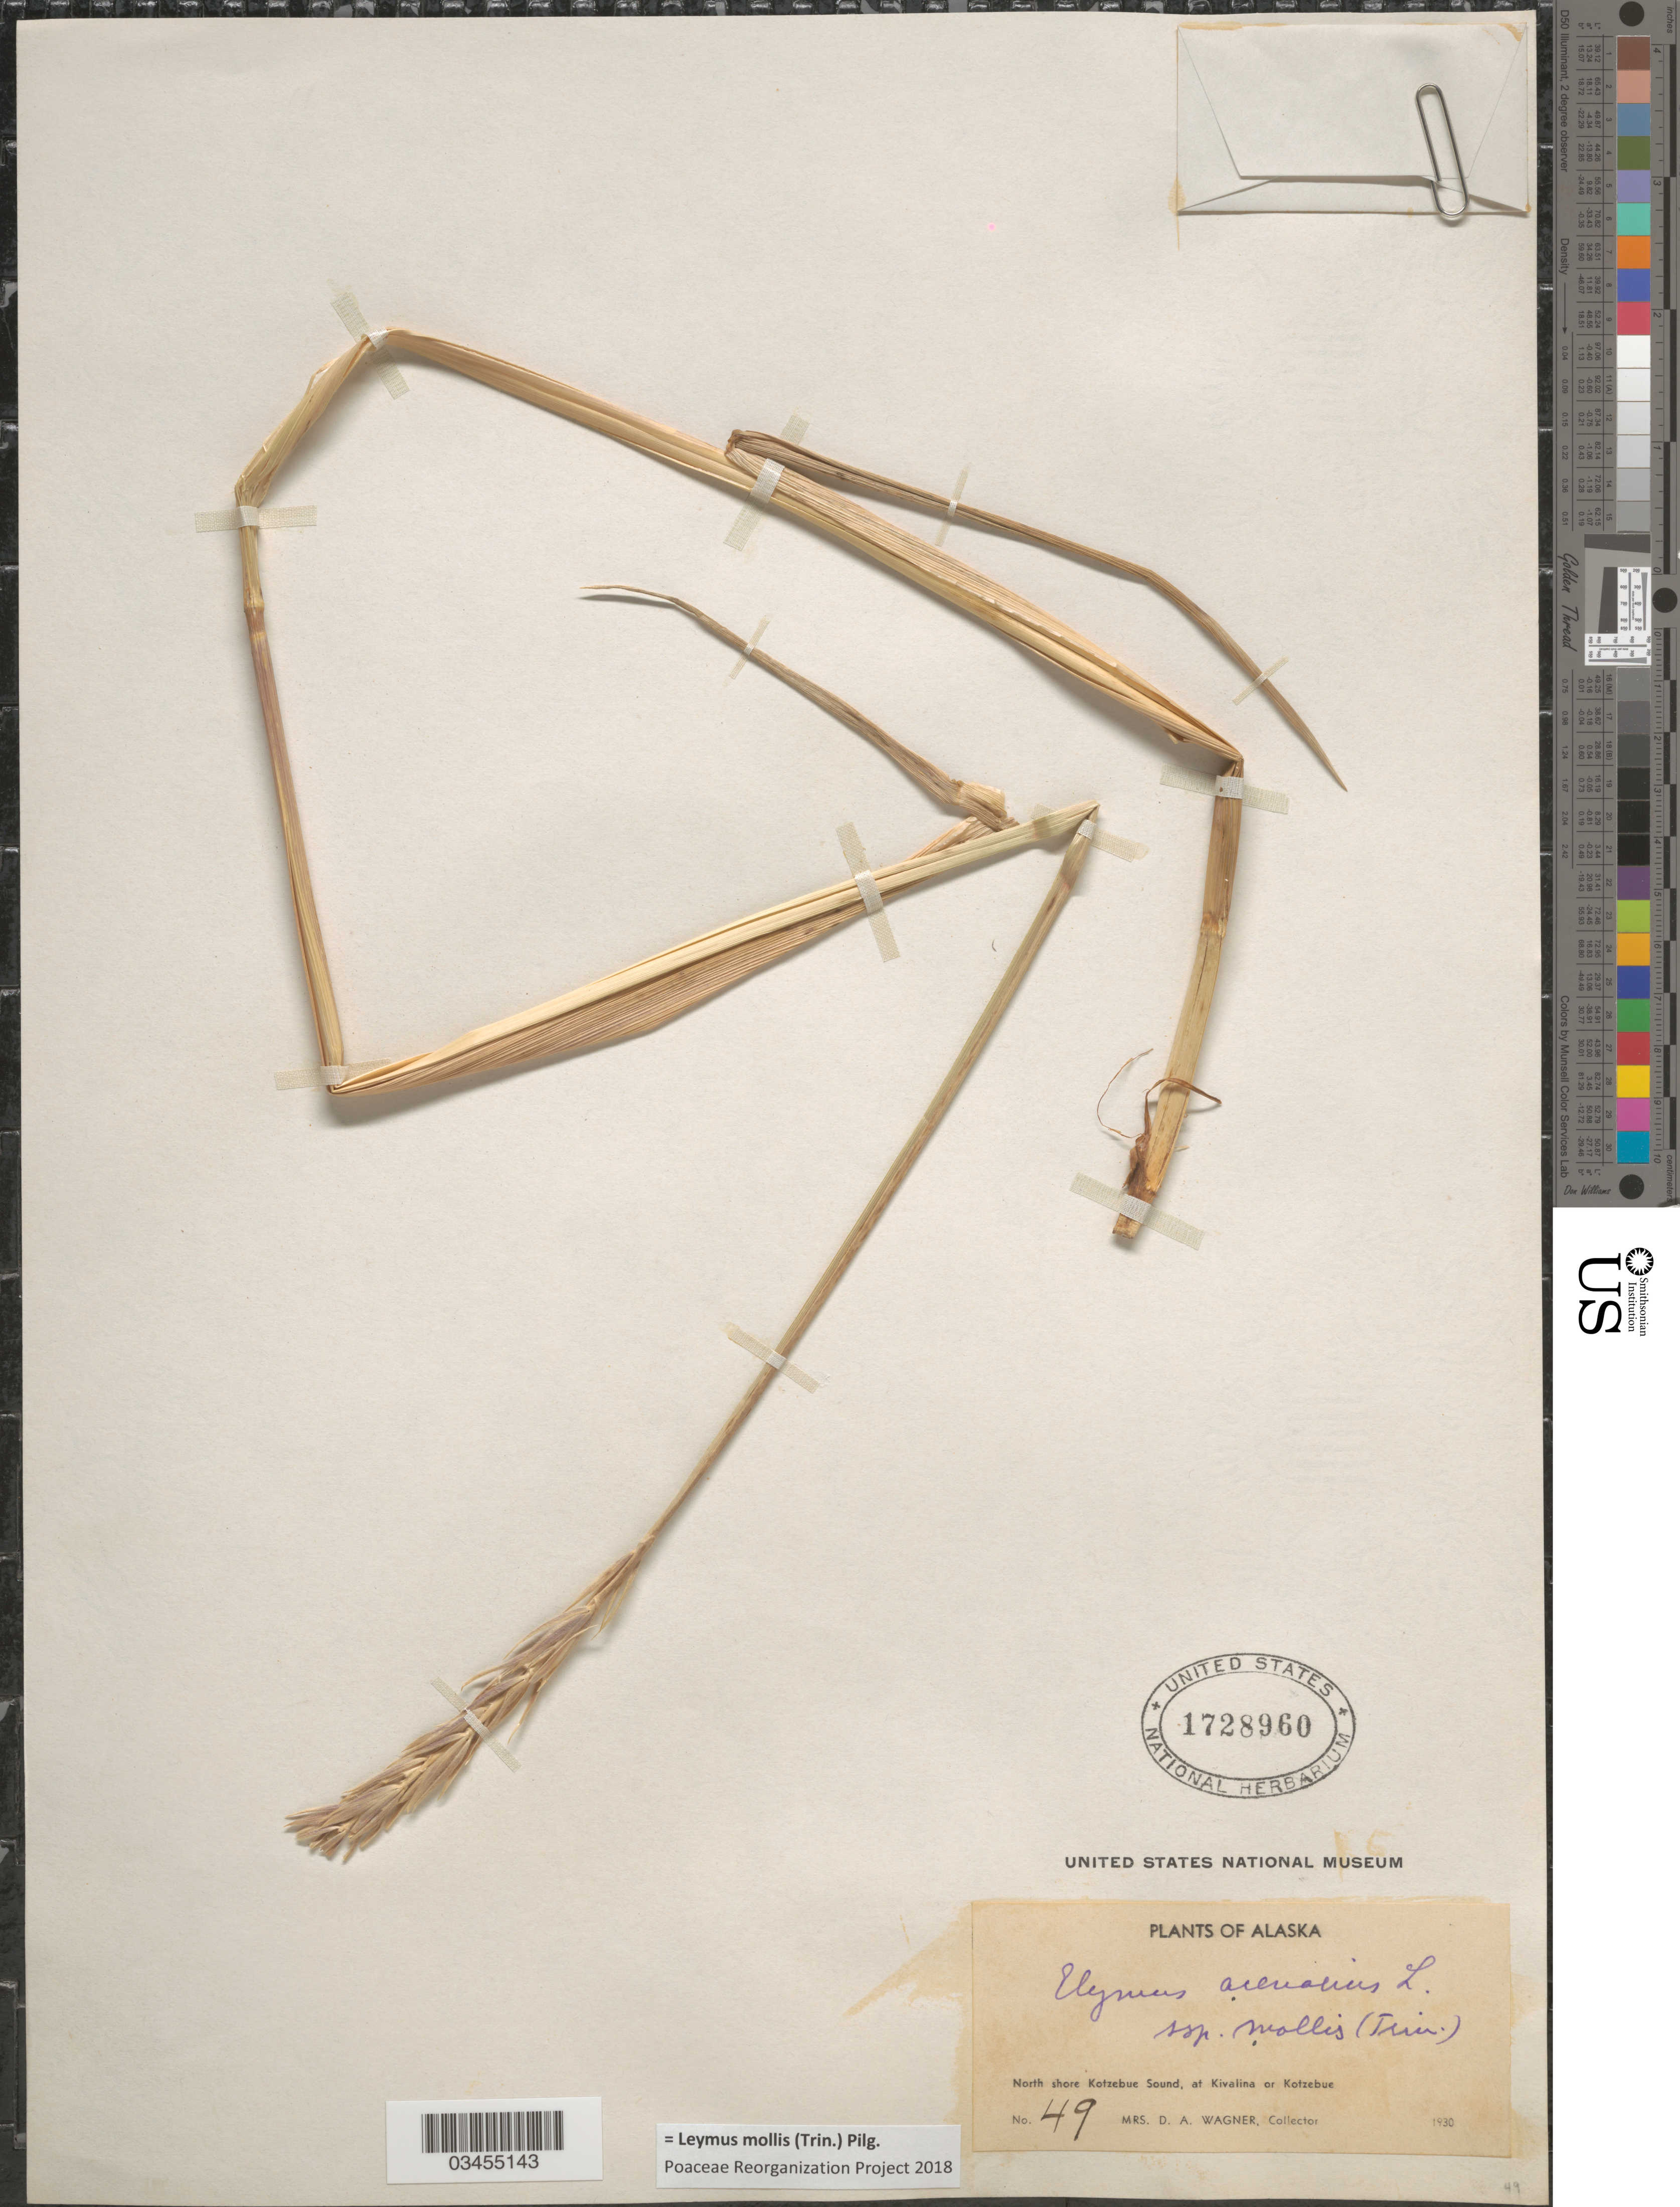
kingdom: Plantae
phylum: Tracheophyta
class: Liliopsida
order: Poales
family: Poaceae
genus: Leymus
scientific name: Leymus mollis subsp. mollis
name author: (Trin.) Pilg.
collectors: D. Wagner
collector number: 49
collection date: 1930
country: United States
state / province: Alaska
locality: North shore Kotzebue Sound, at Kivalina or Kotzebue.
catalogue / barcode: US 1728960